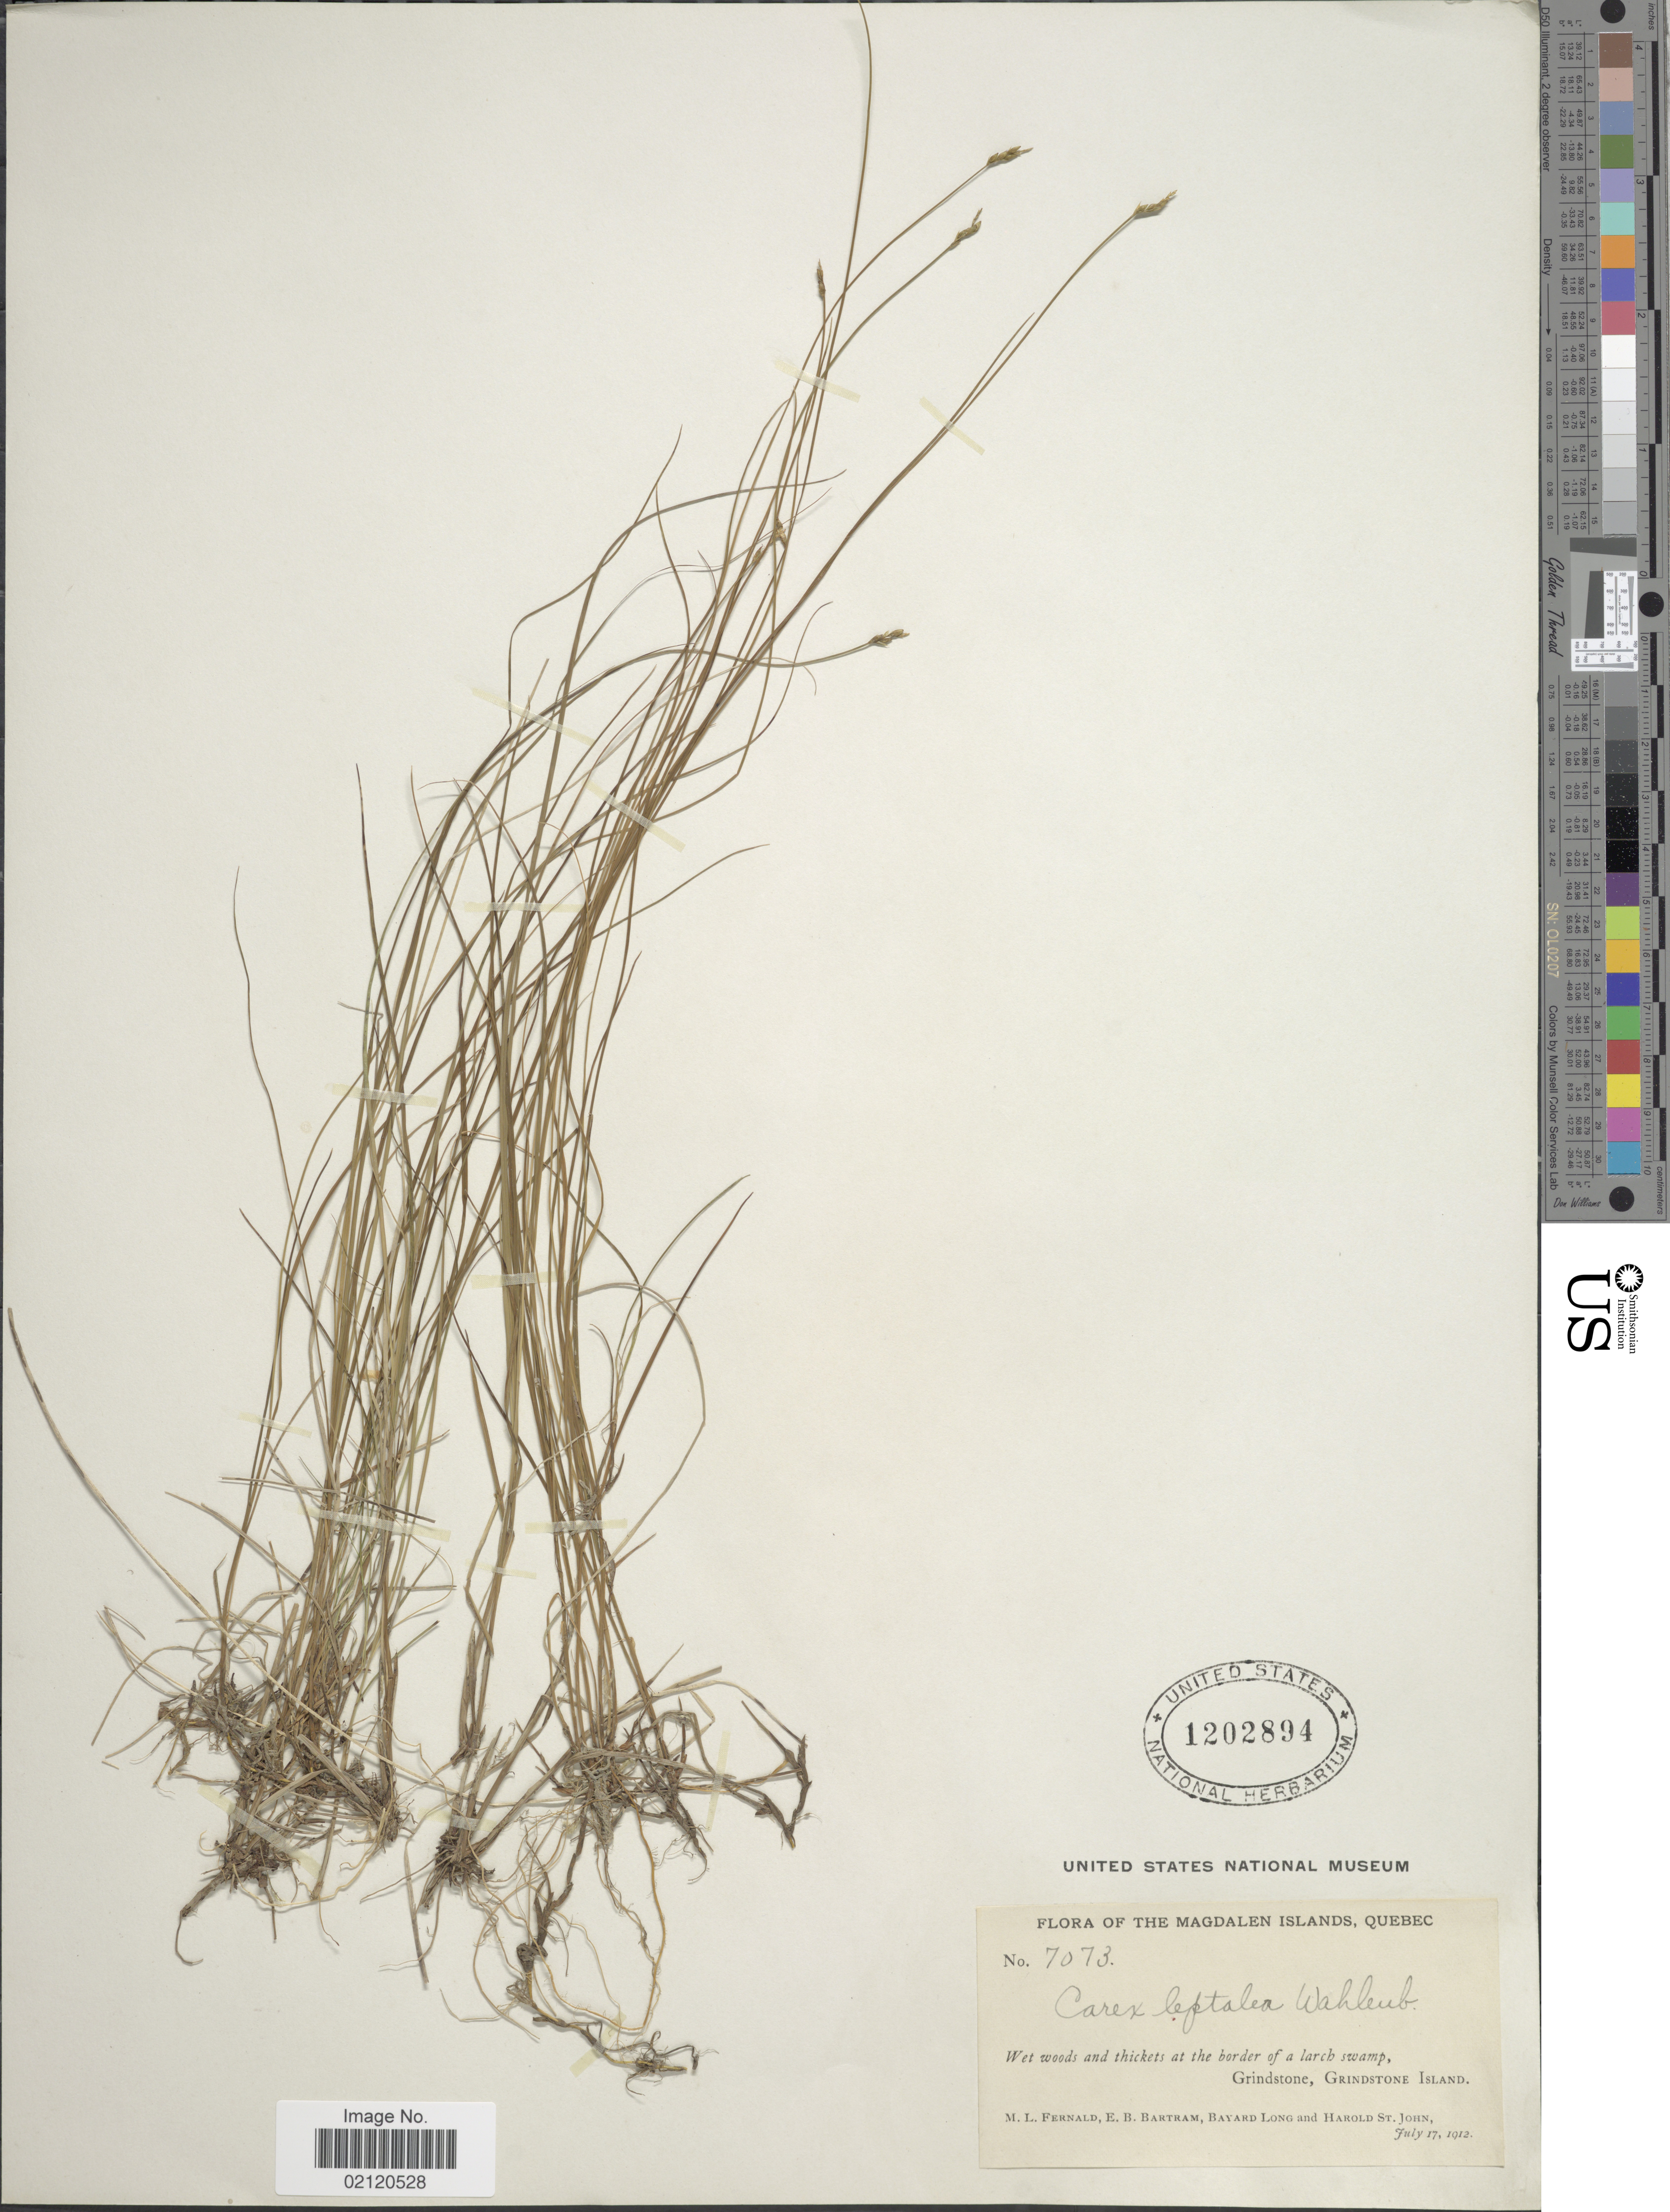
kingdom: Plantae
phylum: Tracheophyta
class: Liliopsida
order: Poales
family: Cyperaceae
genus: Carex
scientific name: Carex leptalea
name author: Wahlenb.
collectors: M. L. Fernald, E. B. Bartram, B. Long & H. St. John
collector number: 7073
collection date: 1912-07-17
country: Canada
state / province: Quebec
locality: The Magdalen Islands, Grindstone, Grindstone Island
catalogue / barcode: US 1202894